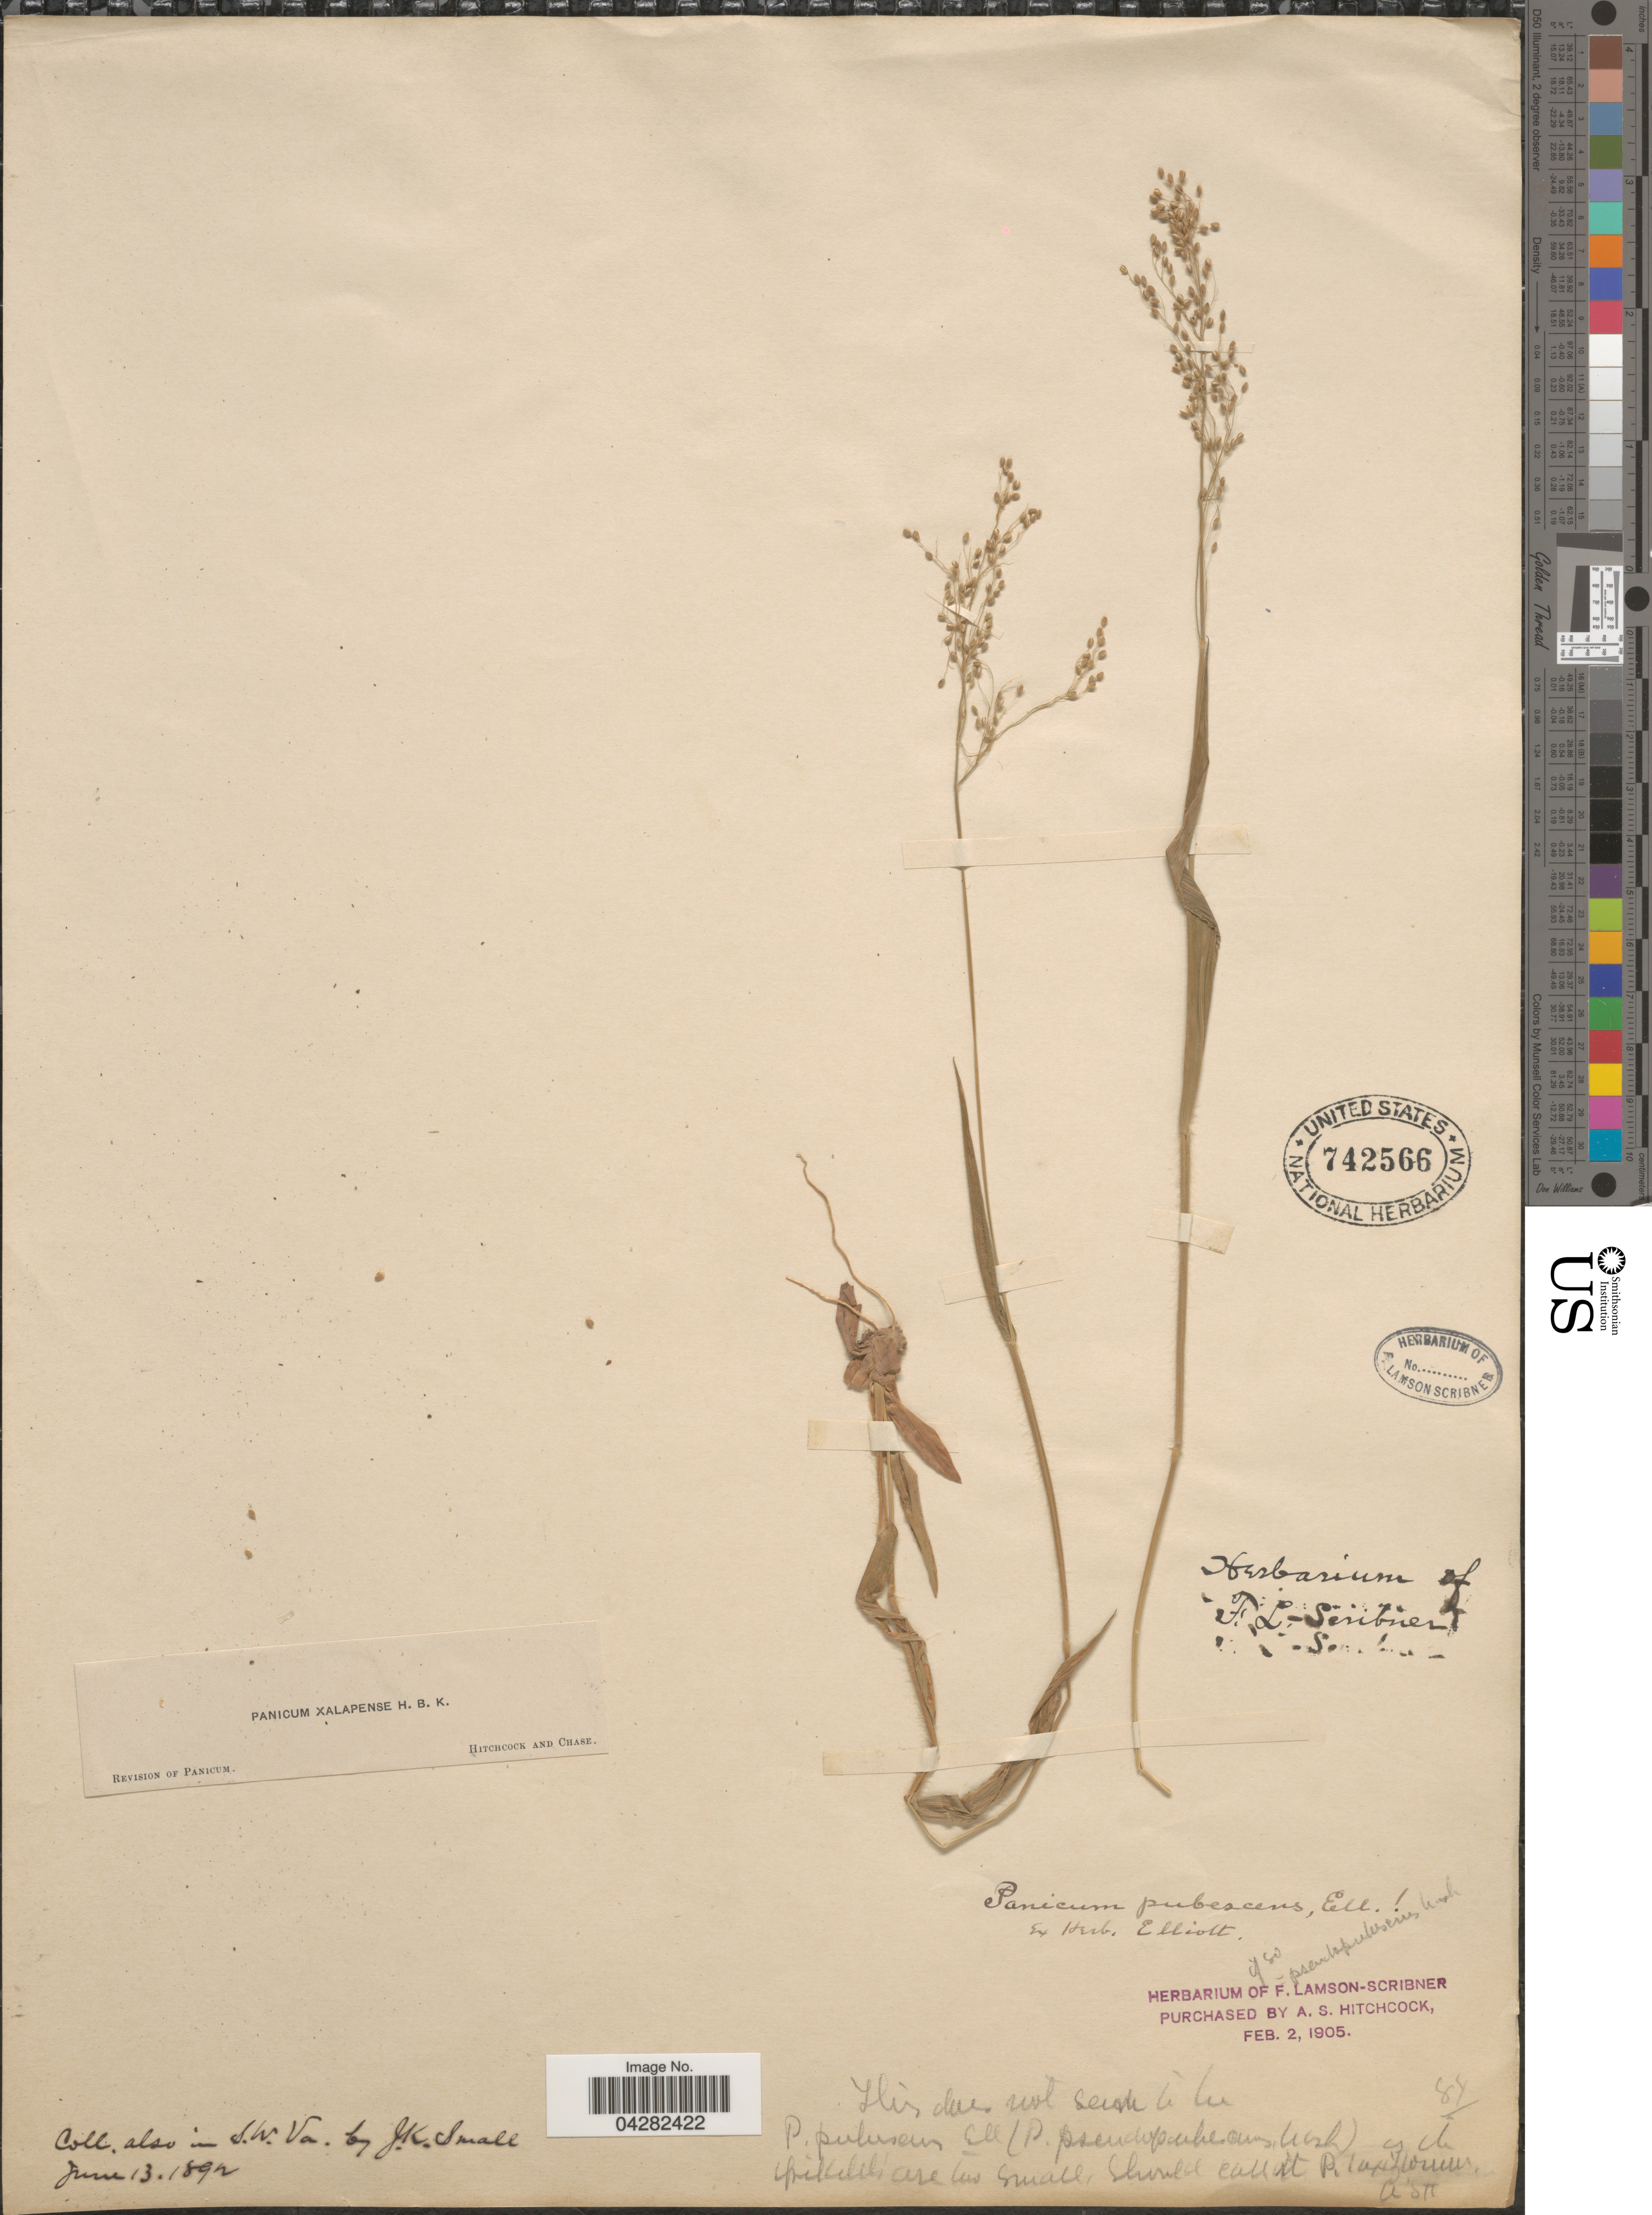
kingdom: Plantae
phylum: Tracheophyta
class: Liliopsida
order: Poales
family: Poaceae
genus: Dichanthelium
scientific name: Dichanthelium laxiflorum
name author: (Lam.) Gould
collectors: J. K. Small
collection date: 1892-06-03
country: United States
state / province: Virginia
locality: S. W. Va.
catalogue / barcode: US 742566